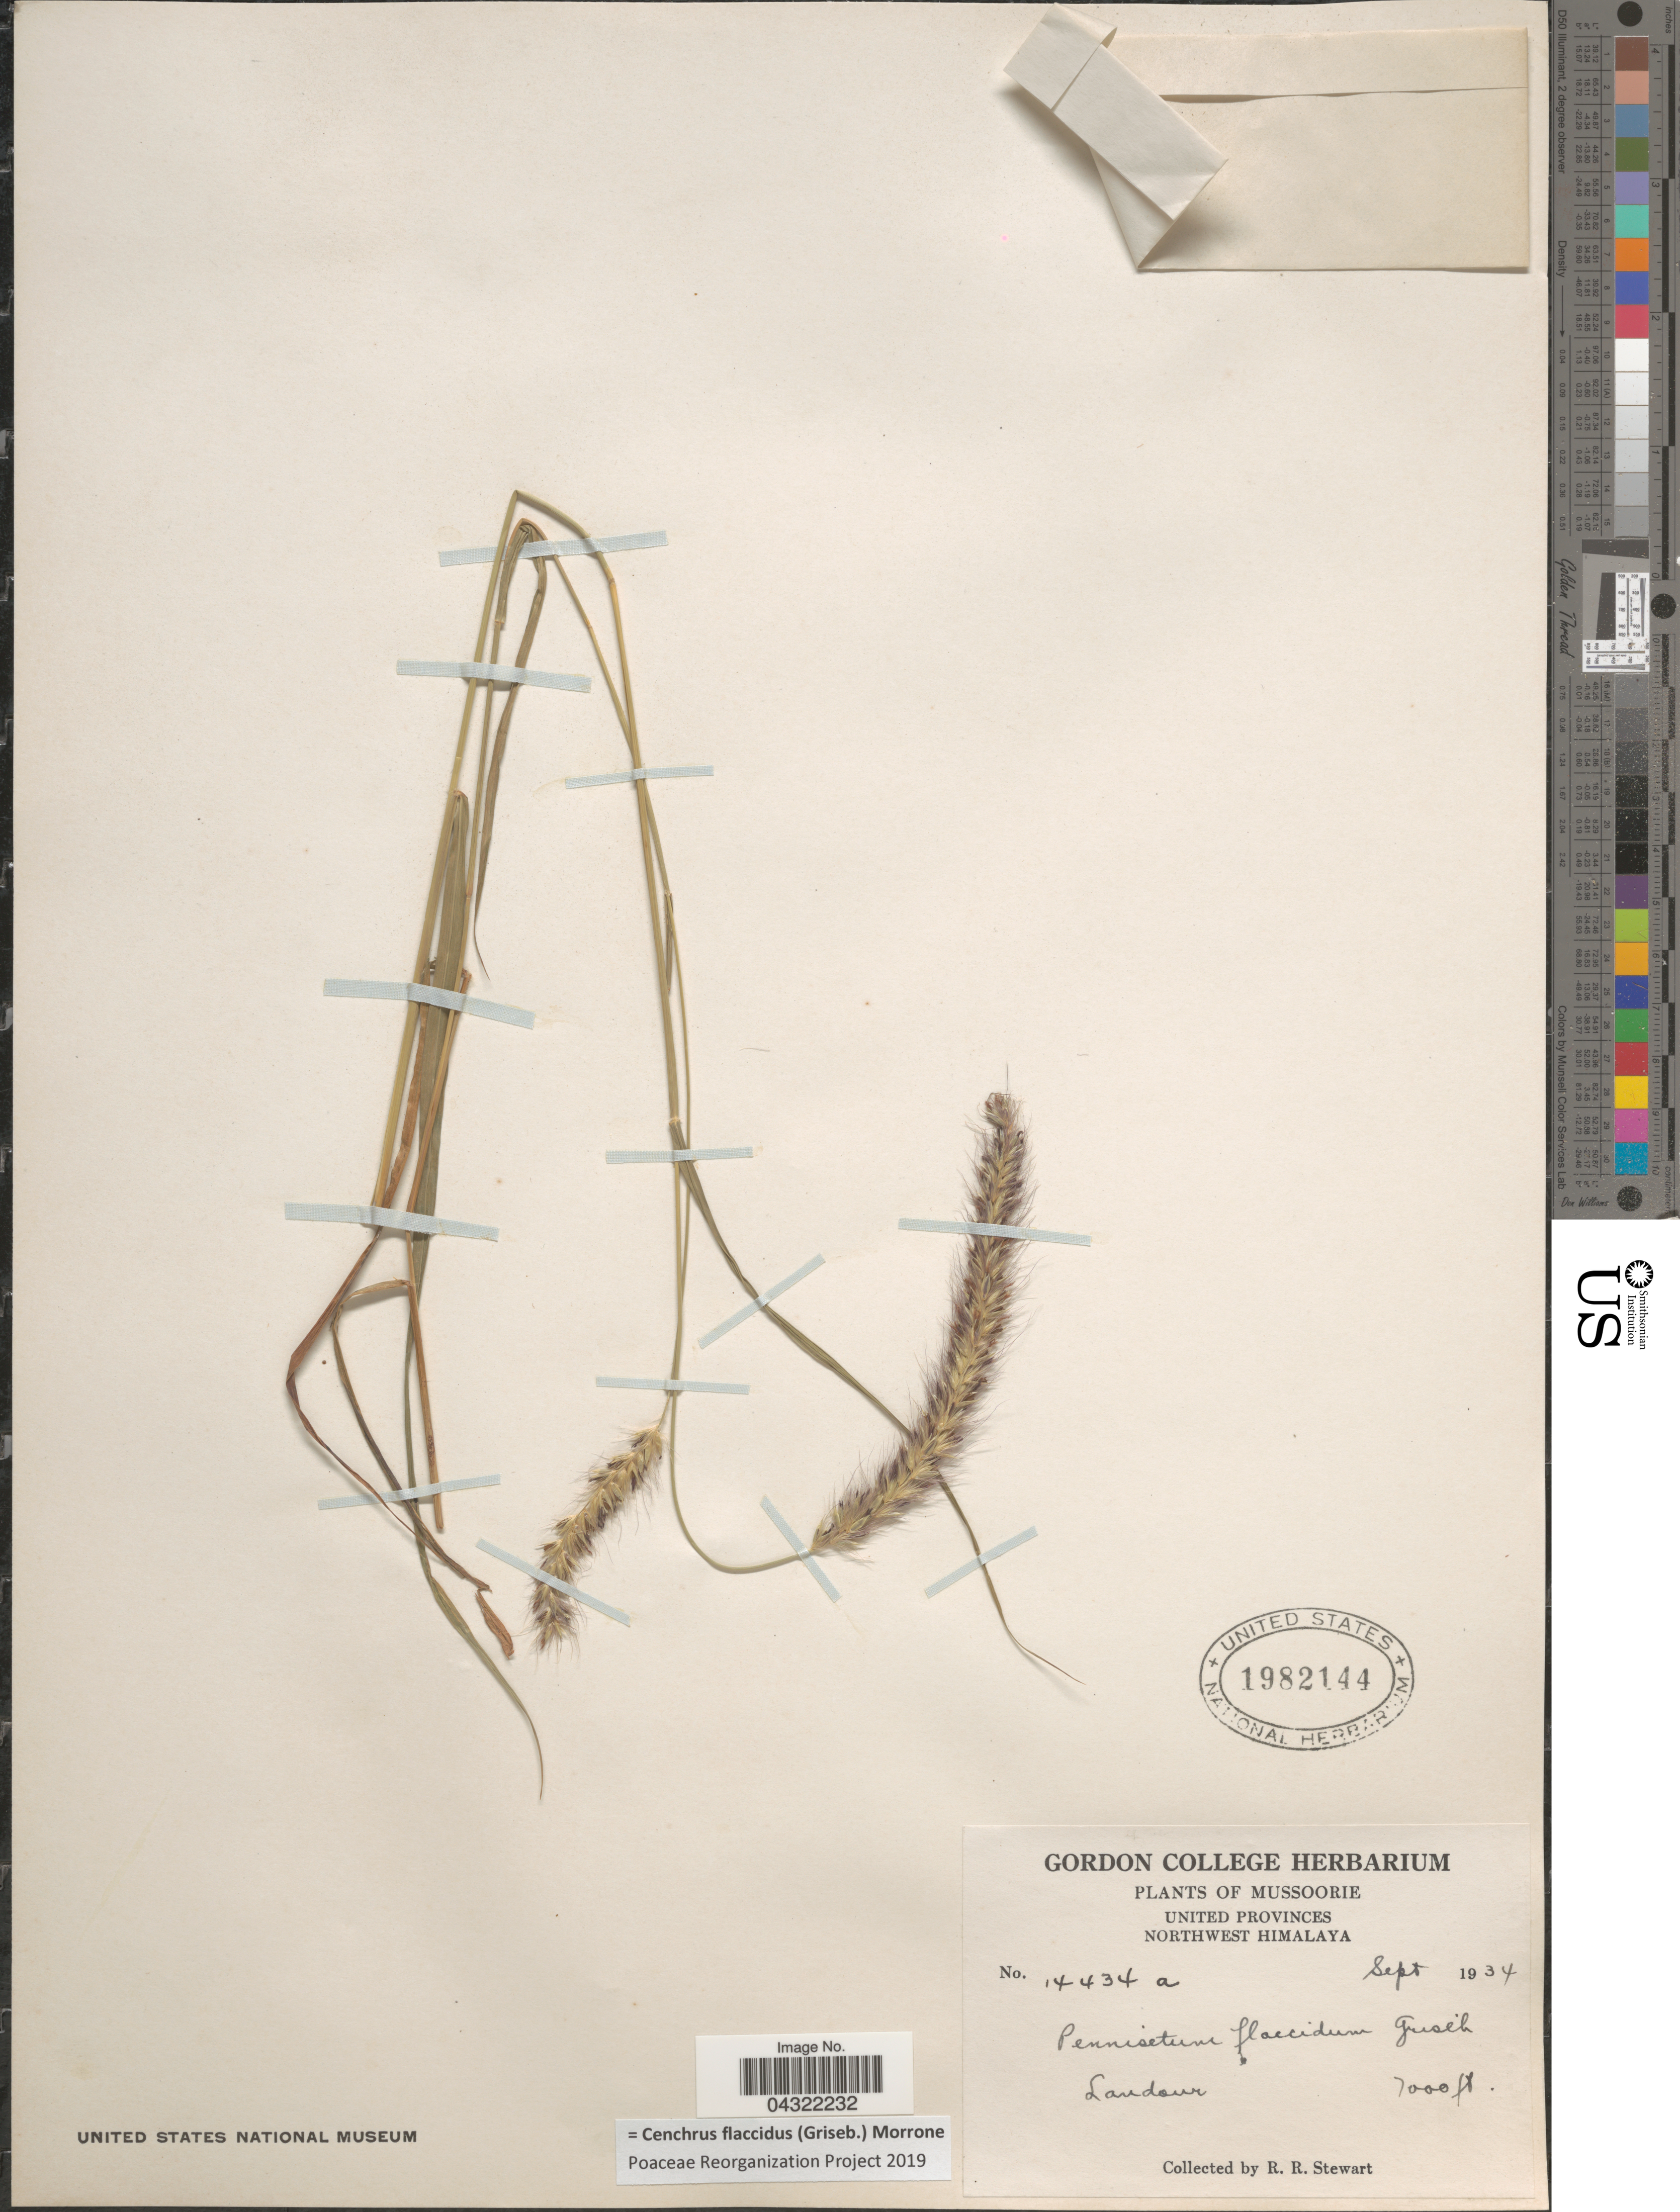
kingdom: Plantae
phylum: Tracheophyta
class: Liliopsida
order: Poales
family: Poaceae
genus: Cenchrus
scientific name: Cenchrus flaccidus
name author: (Griseb.) Morrone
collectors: R. Stewart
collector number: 14434a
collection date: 1934-09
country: India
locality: Mussoorie. United Provinces. Northwest Himalaya. Landour.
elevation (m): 2134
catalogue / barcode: US 1982144